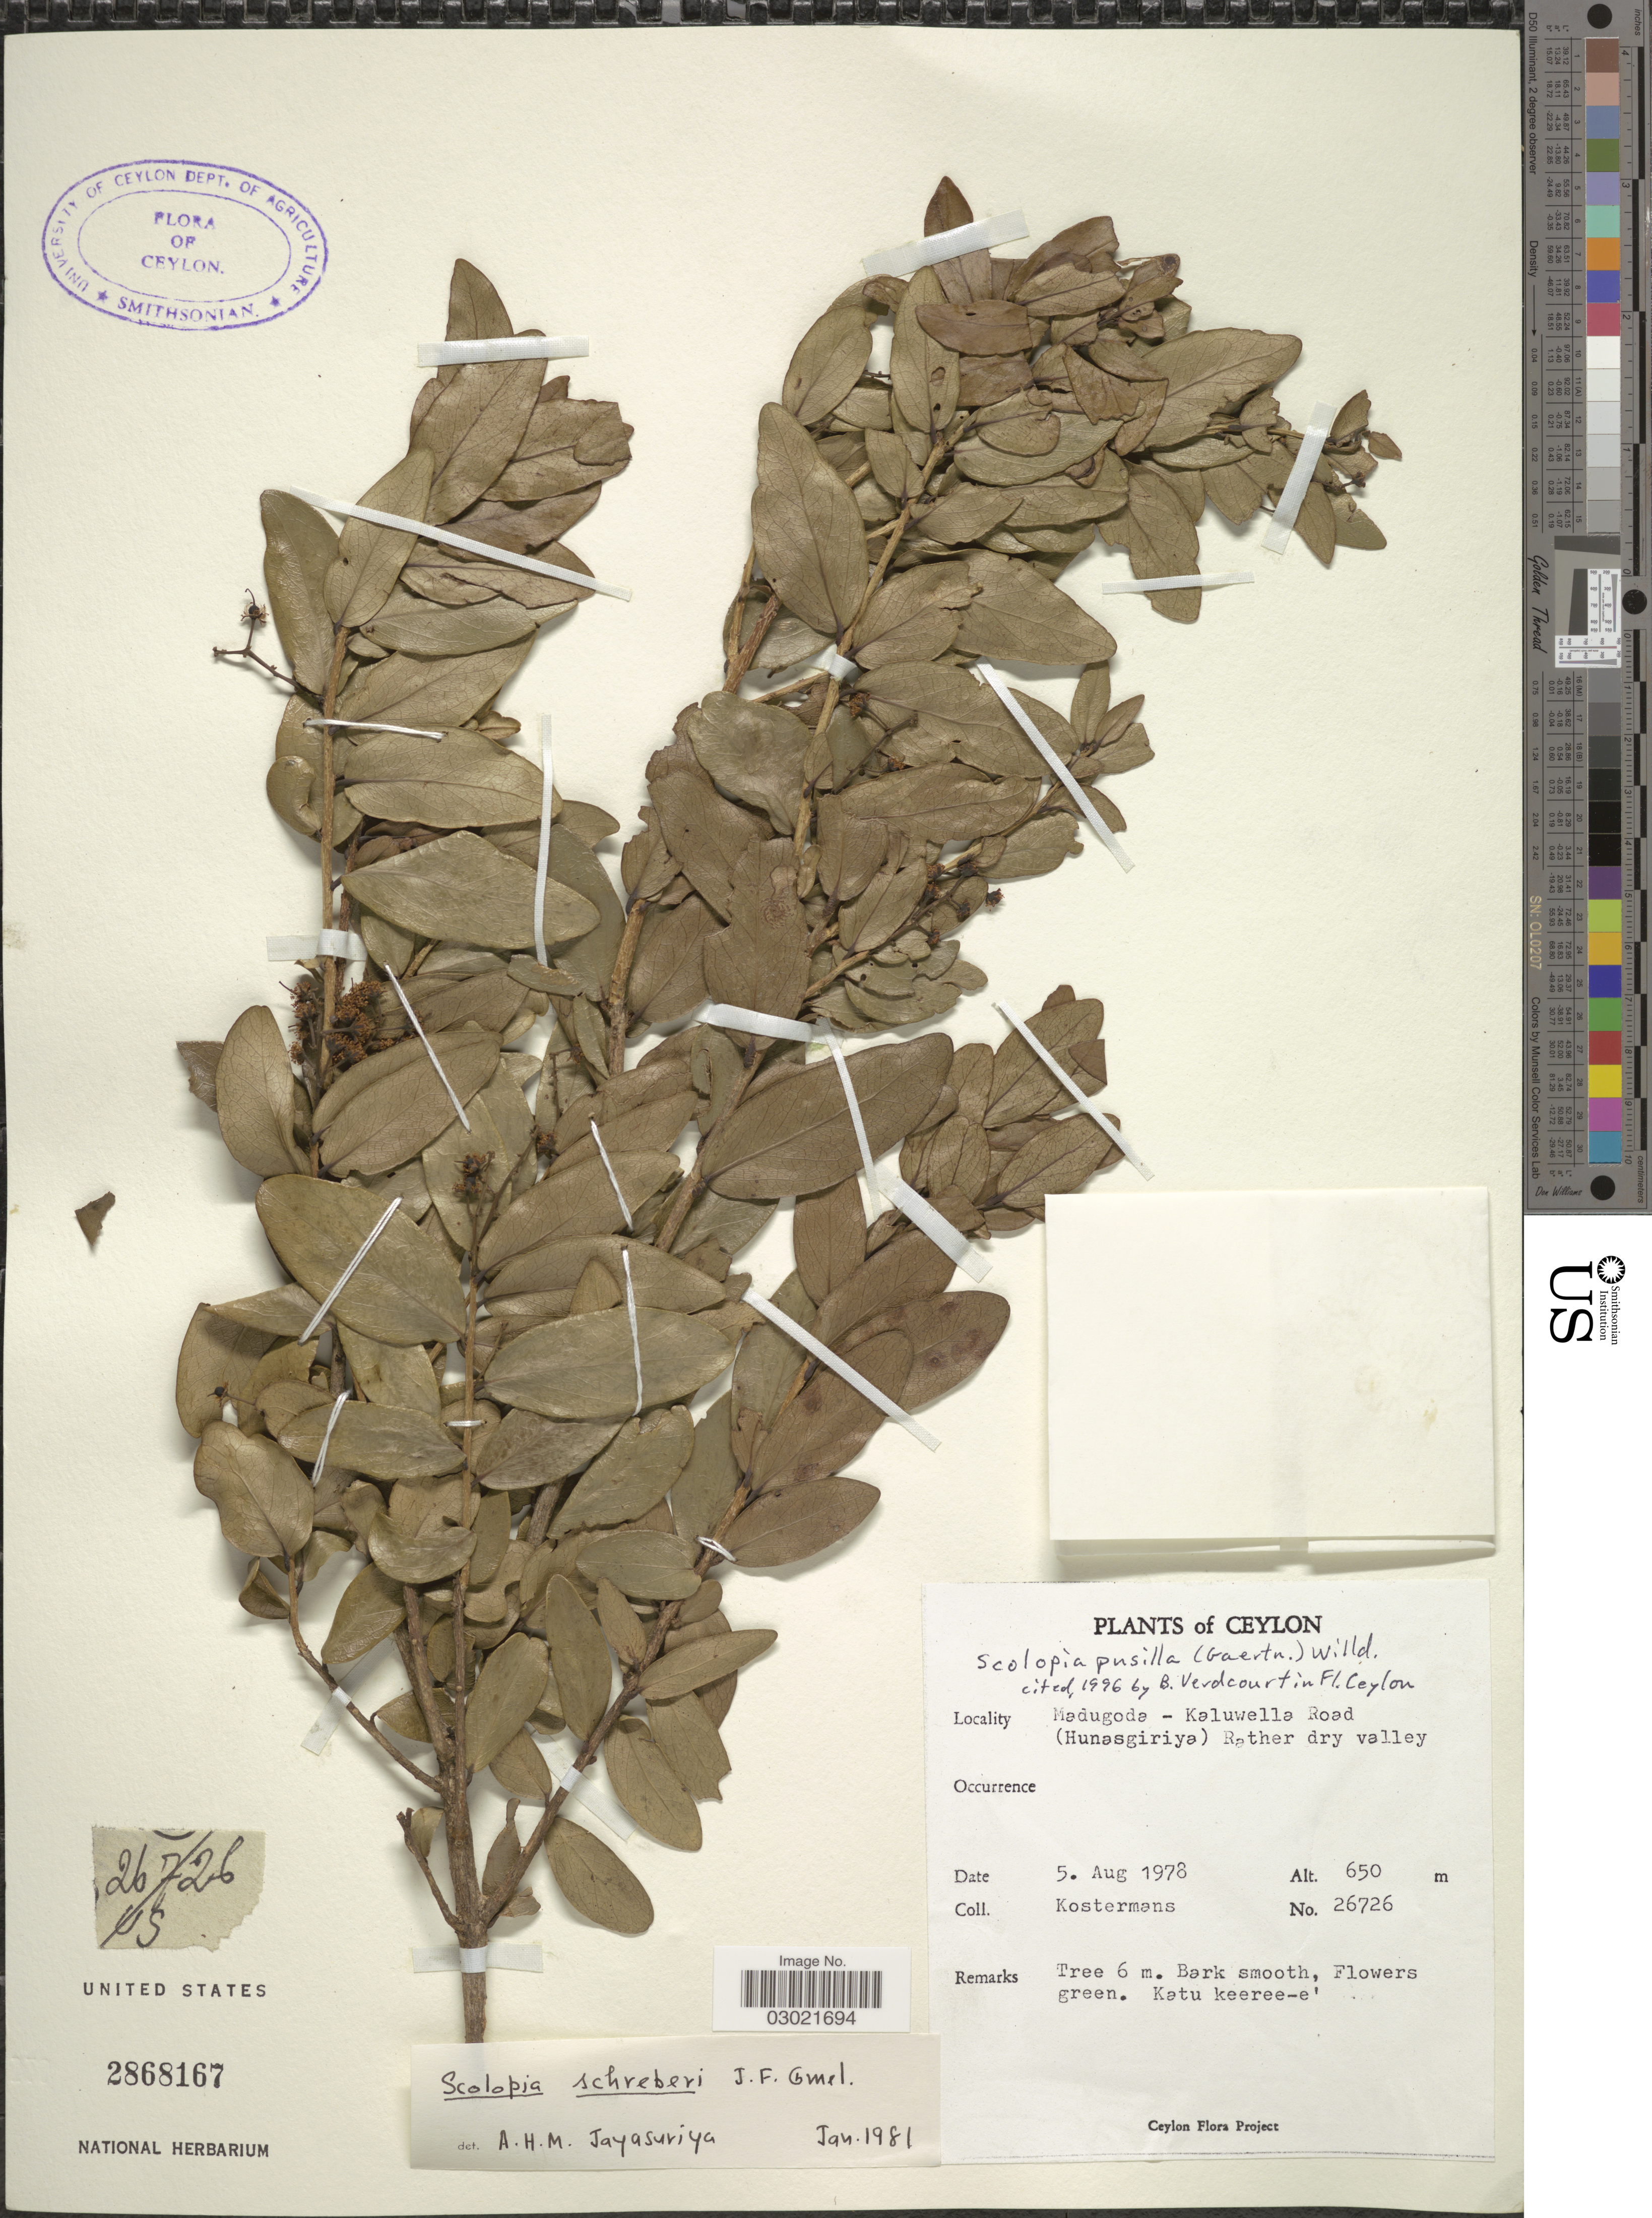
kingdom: Plantae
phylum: Tracheophyta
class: Magnoliopsida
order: Malpighiales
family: Salicaceae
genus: Scolopia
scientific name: Scolopia pusilla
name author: (Gaertn.) Willd.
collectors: Kostermans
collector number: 26726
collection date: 1978-08-05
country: Sri Lanka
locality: Ceylon. Madugoda-Kaluwella Road (Hunasgiriya).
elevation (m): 650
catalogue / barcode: US 2868167